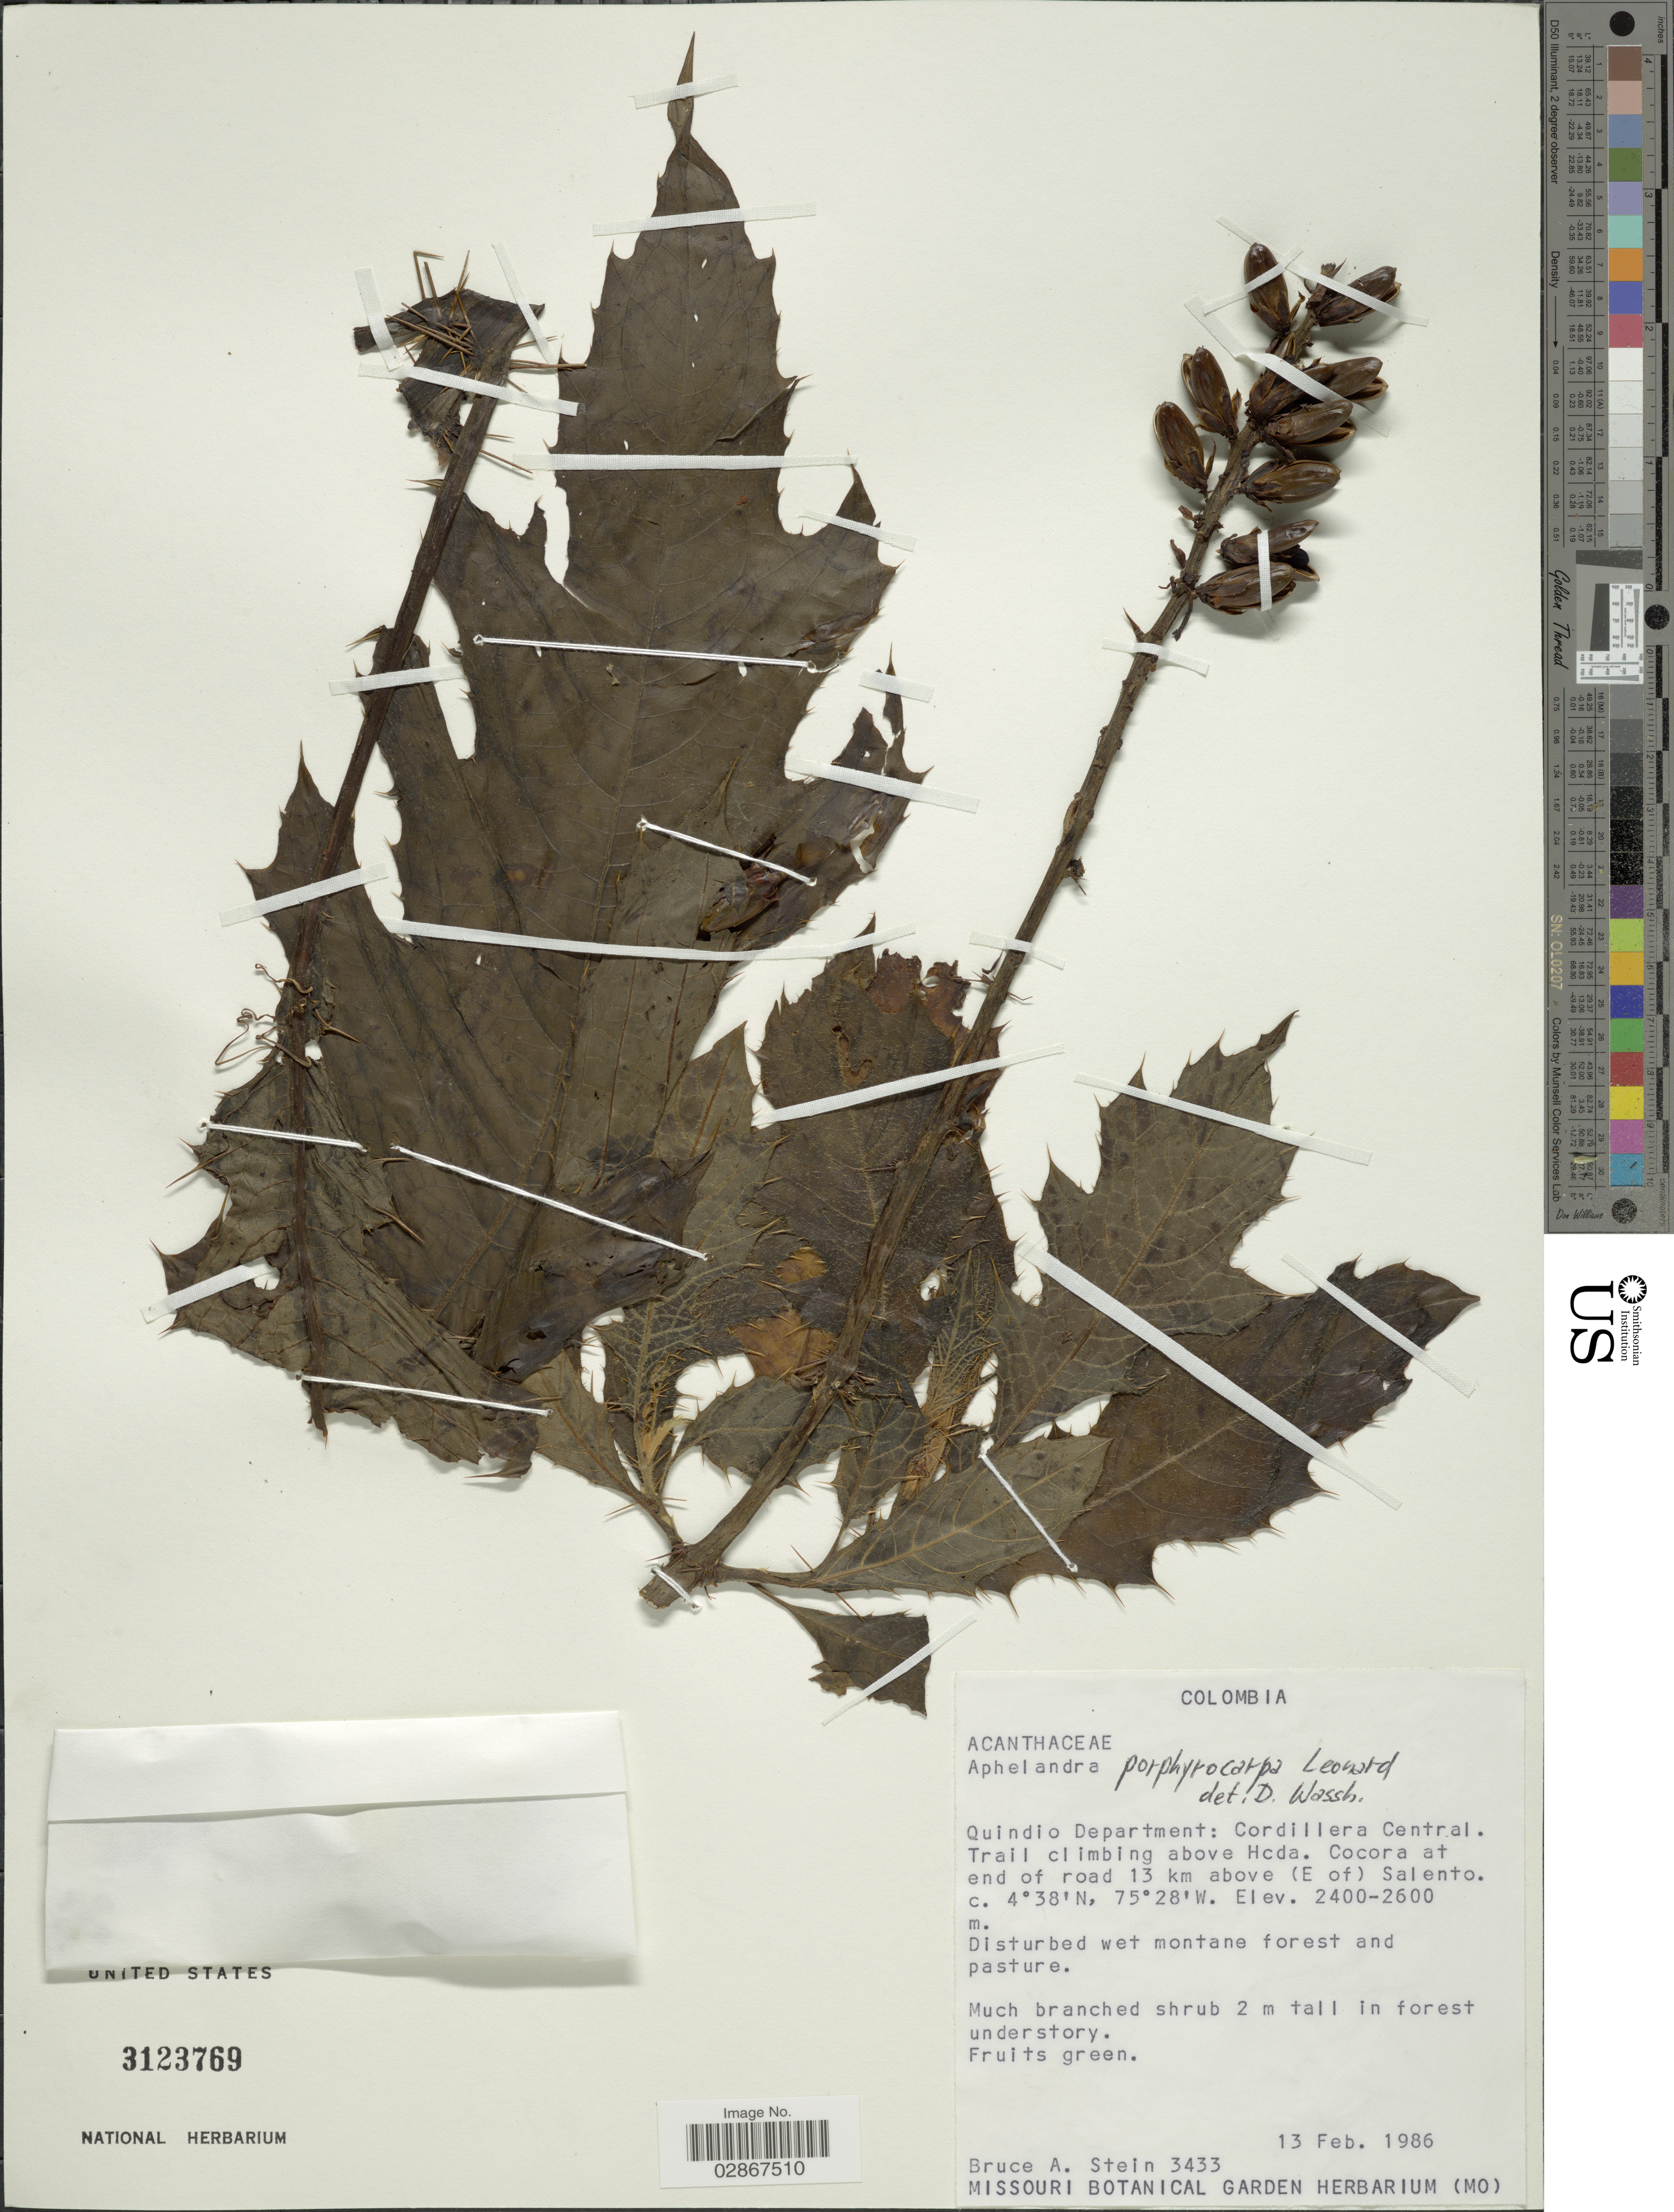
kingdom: Plantae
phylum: Tracheophyta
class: Magnoliopsida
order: Lamiales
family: Acanthaceae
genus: Aphelandra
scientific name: Aphelandra porphyrocarpa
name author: Leonard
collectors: B. A. Stein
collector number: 3433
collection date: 1986-02-13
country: Colombia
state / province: Quindío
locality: Quindio Department: Cordillera Central. Trail climbing above Hcda. Cocora at end of road 13 km above (E of) Salento.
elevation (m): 2400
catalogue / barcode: US 3123769